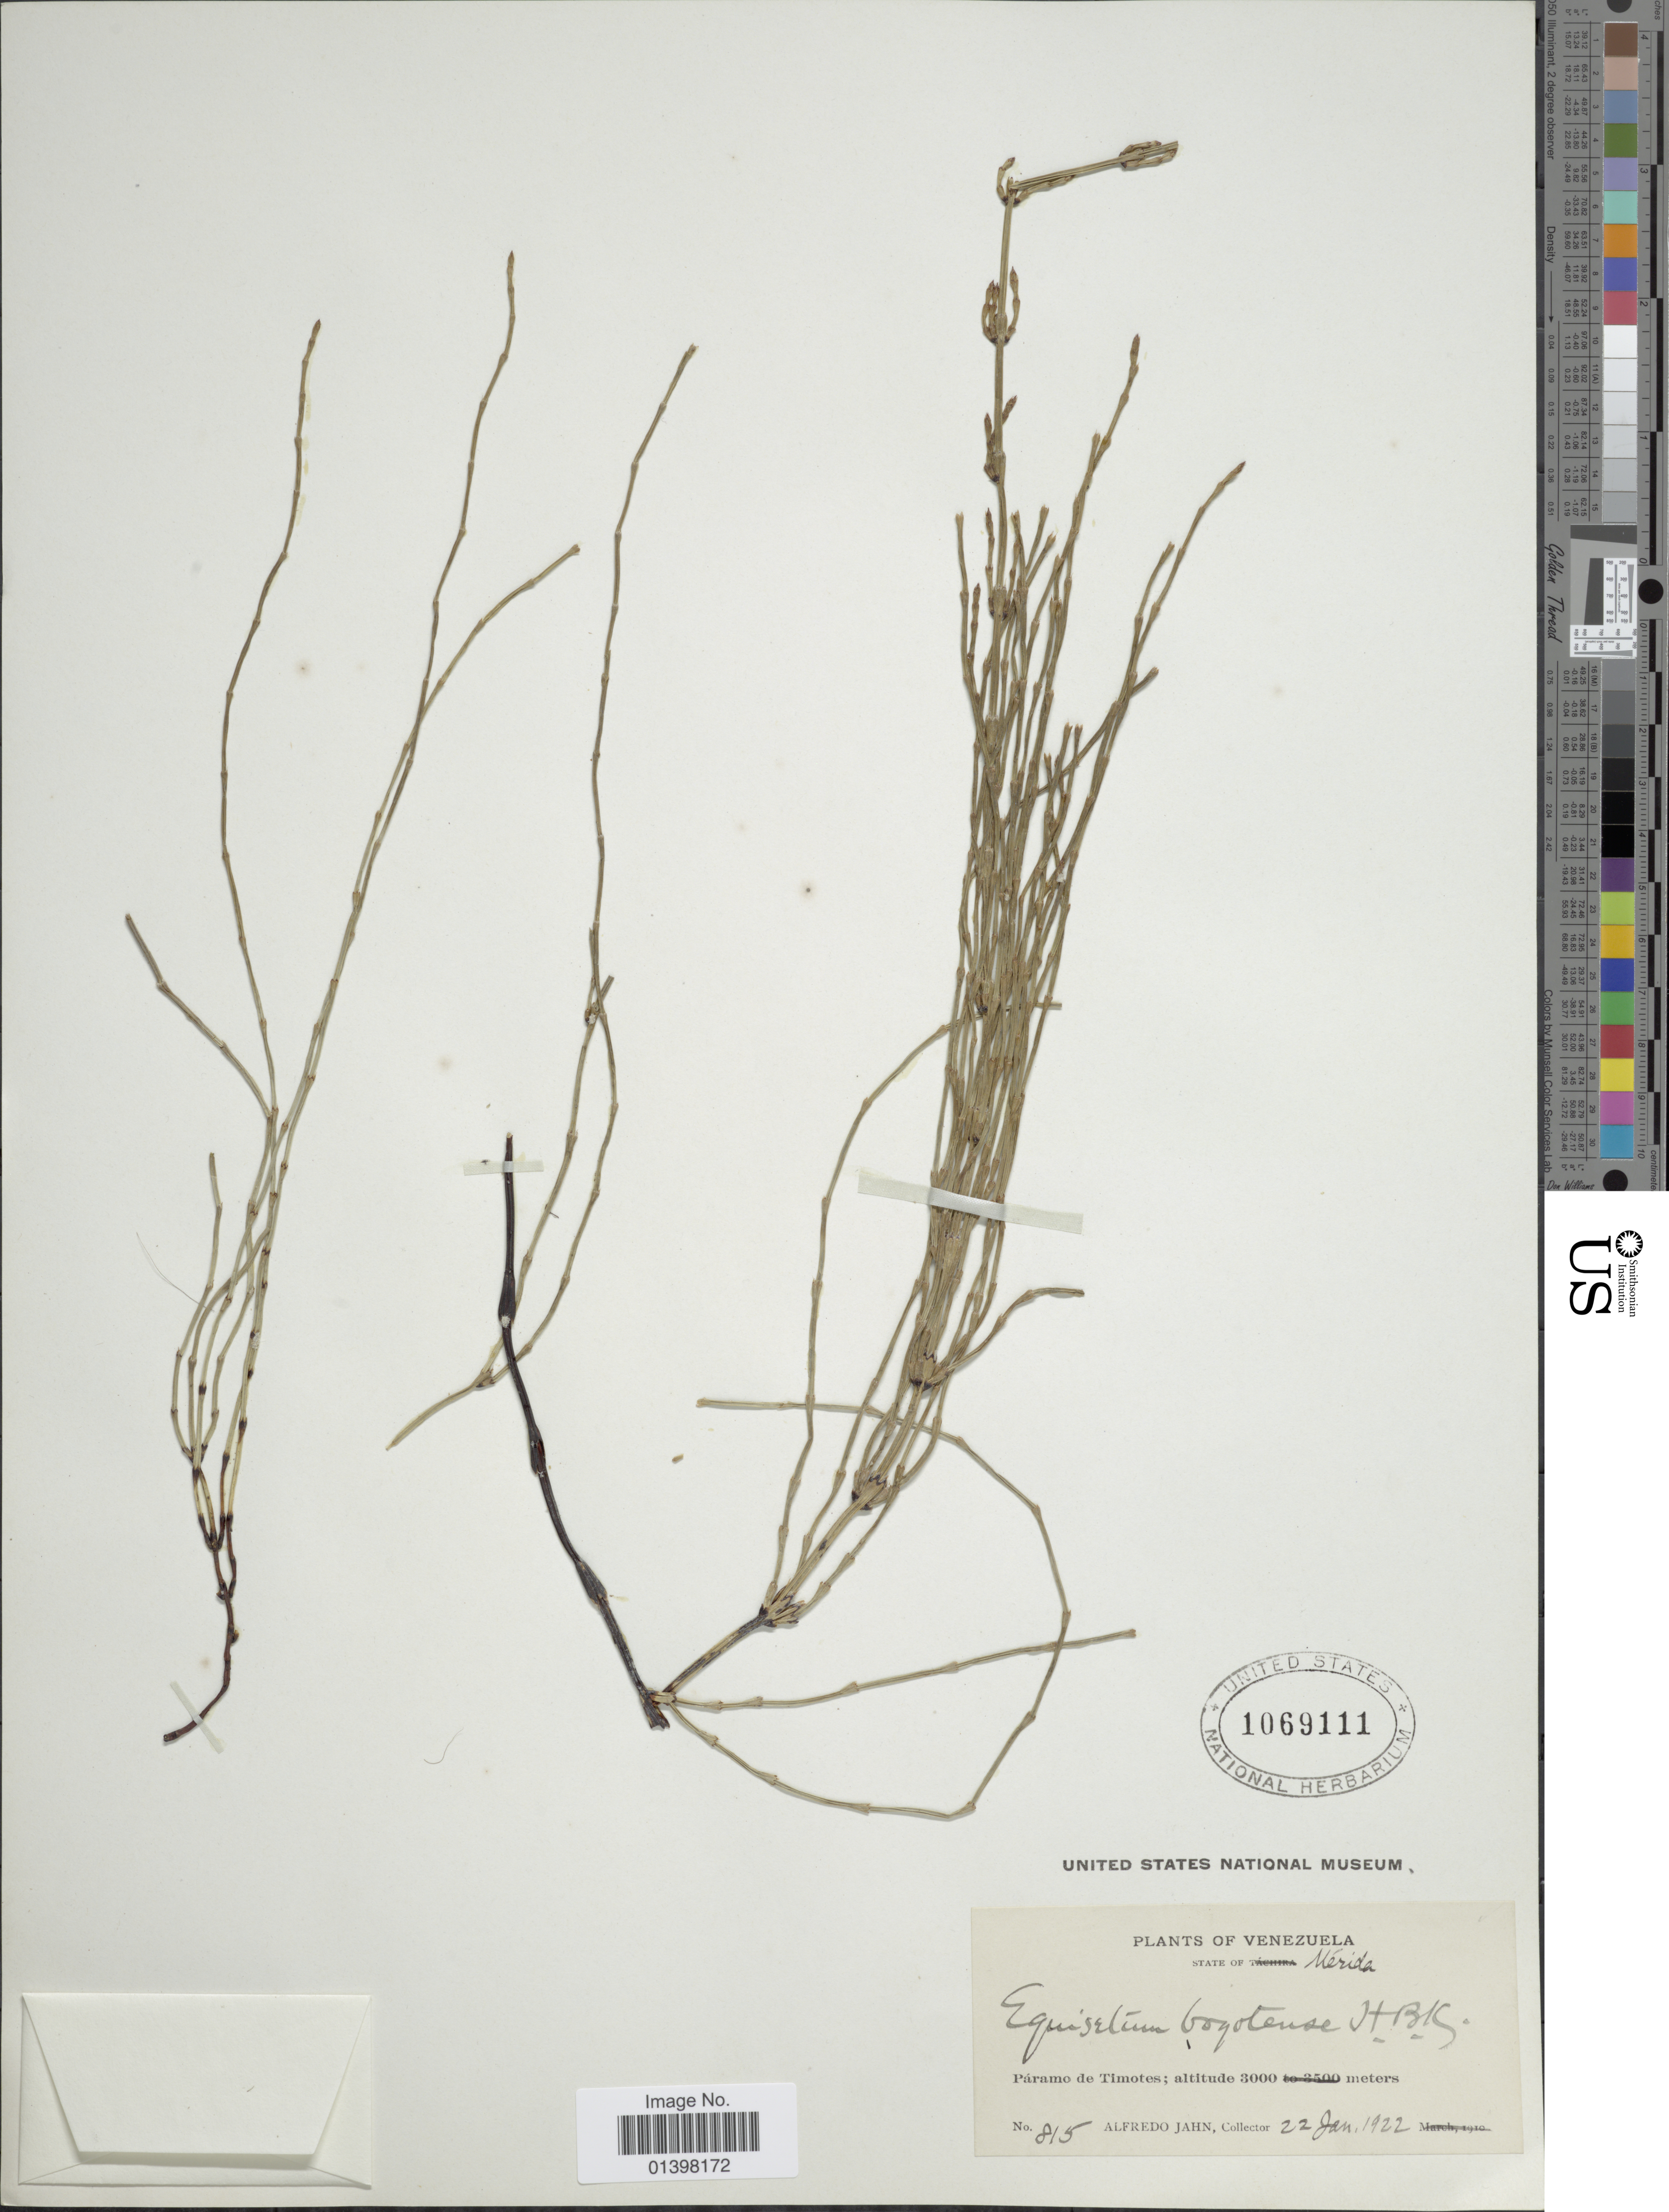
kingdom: Plantae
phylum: Tracheophyta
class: Polypodiopsida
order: Equisetales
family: Equisetaceae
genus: Equisetum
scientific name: Equisetum bogotense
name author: Kunth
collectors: A. Jahn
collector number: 815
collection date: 1922-01-22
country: Venezuela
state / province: Mérida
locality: Páramo de Timotes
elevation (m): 3000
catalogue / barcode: US 1069111